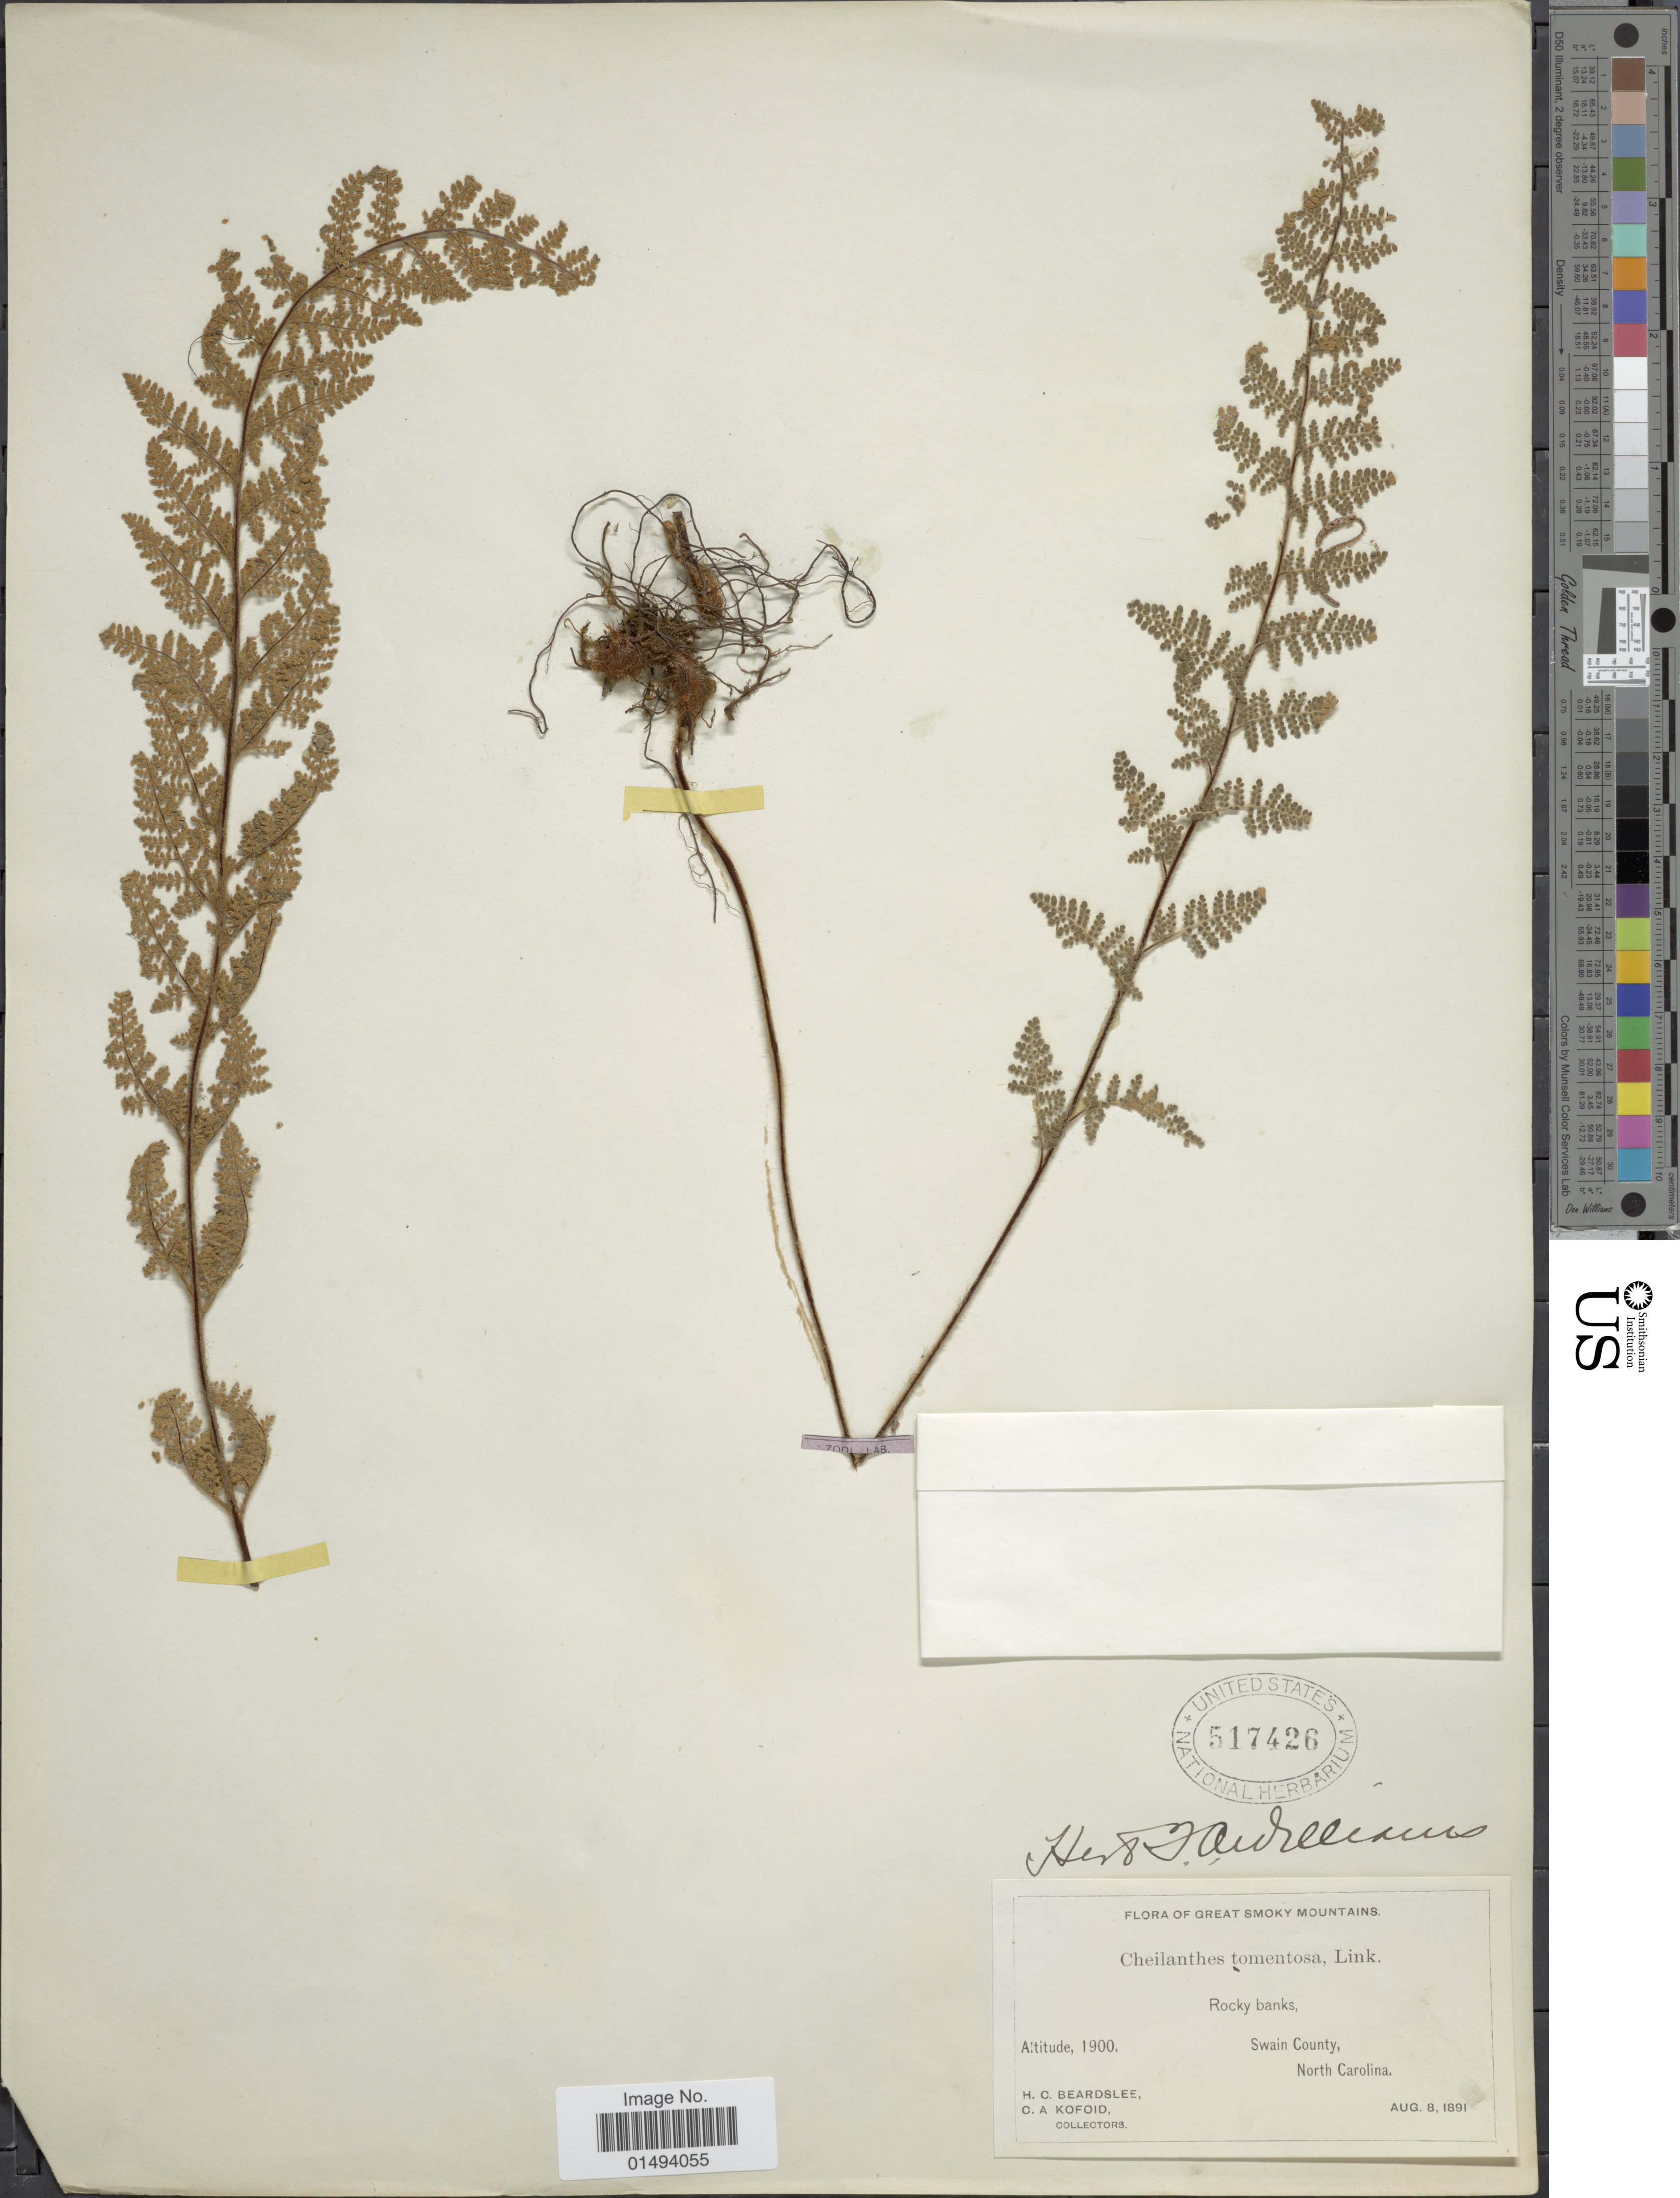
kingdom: Plantae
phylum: Tracheophyta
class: Polypodiopsida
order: Polypodiales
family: Pteridaceae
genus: Myriopteris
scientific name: Myriopteris tomentosa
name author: (Link) Fée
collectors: H. Beardslee & C. Kofoid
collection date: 1891-08-08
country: United States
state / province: North Carolina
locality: Great Smoky Mountains, Rocky Banks, Swain County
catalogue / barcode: US 517426